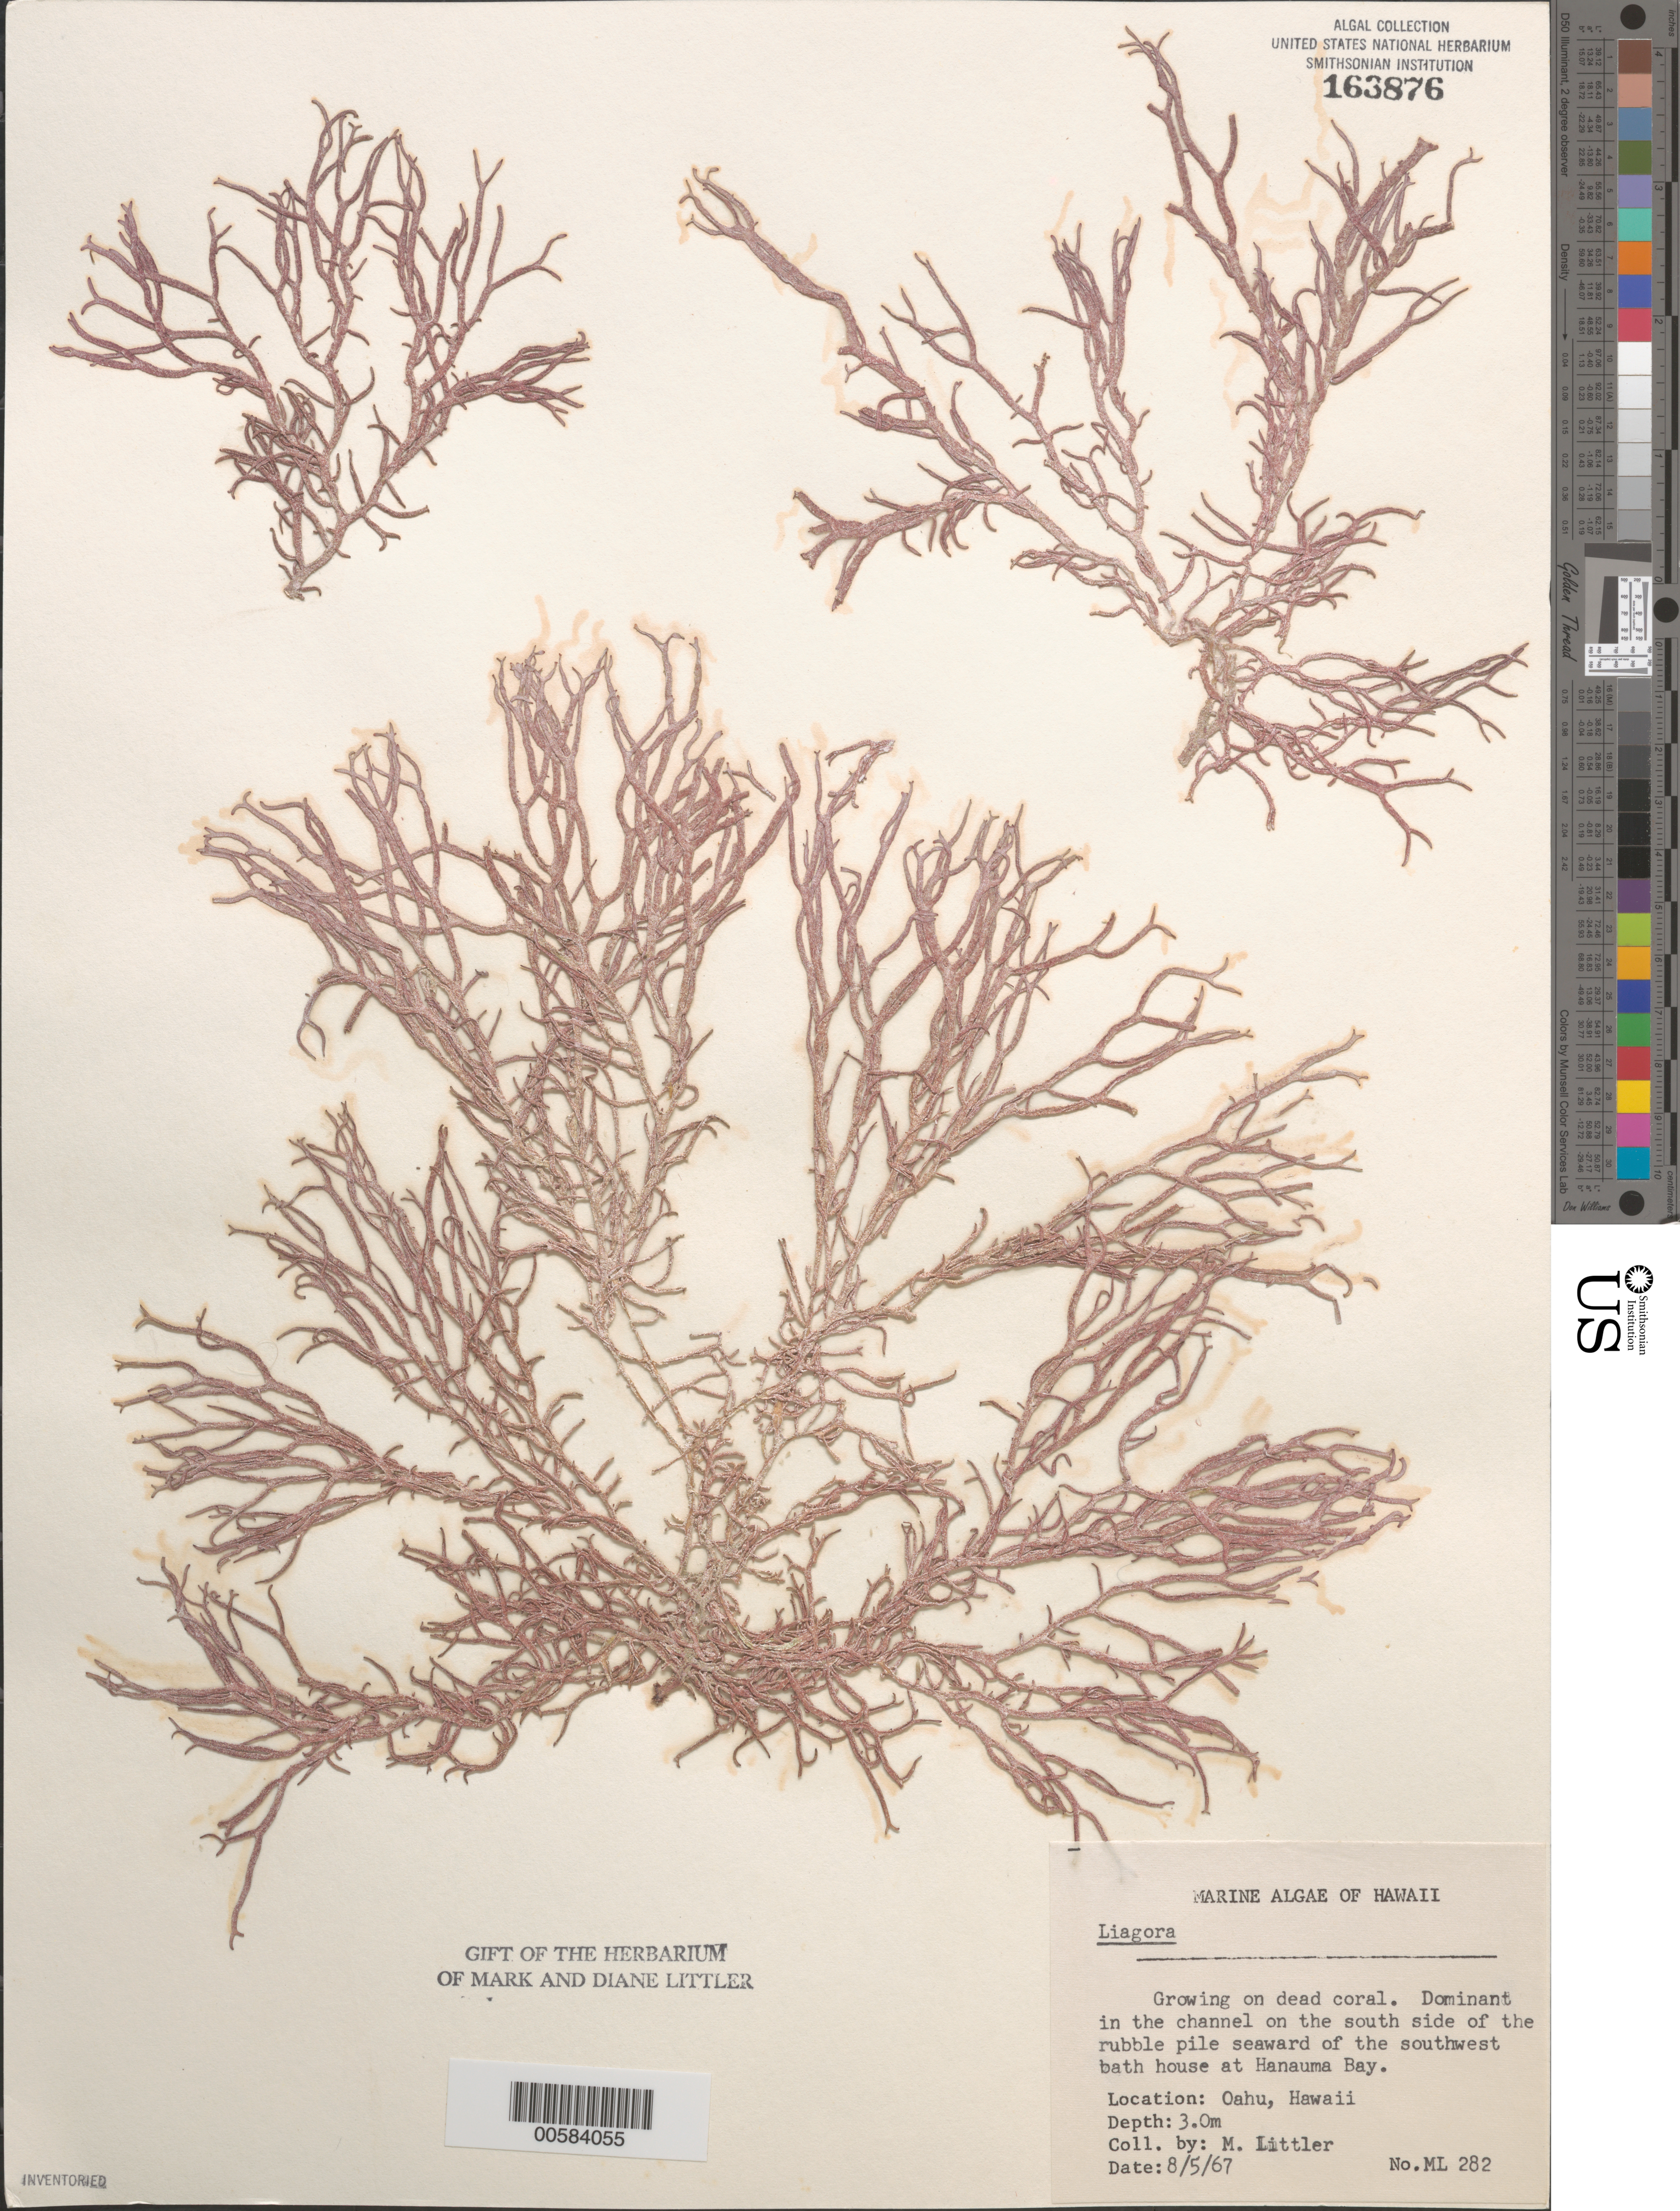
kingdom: Plantae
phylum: Rhodophyta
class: Florideophyceae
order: Nemaliales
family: Liagoraceae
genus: Liagora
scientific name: Liagora sp.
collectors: M. M. Littler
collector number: ML 282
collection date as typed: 05 Aug 1967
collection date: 1967-08-05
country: United States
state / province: Hawaii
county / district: Honolulu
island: Oahu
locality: Hanauma Bay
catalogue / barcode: US 163876